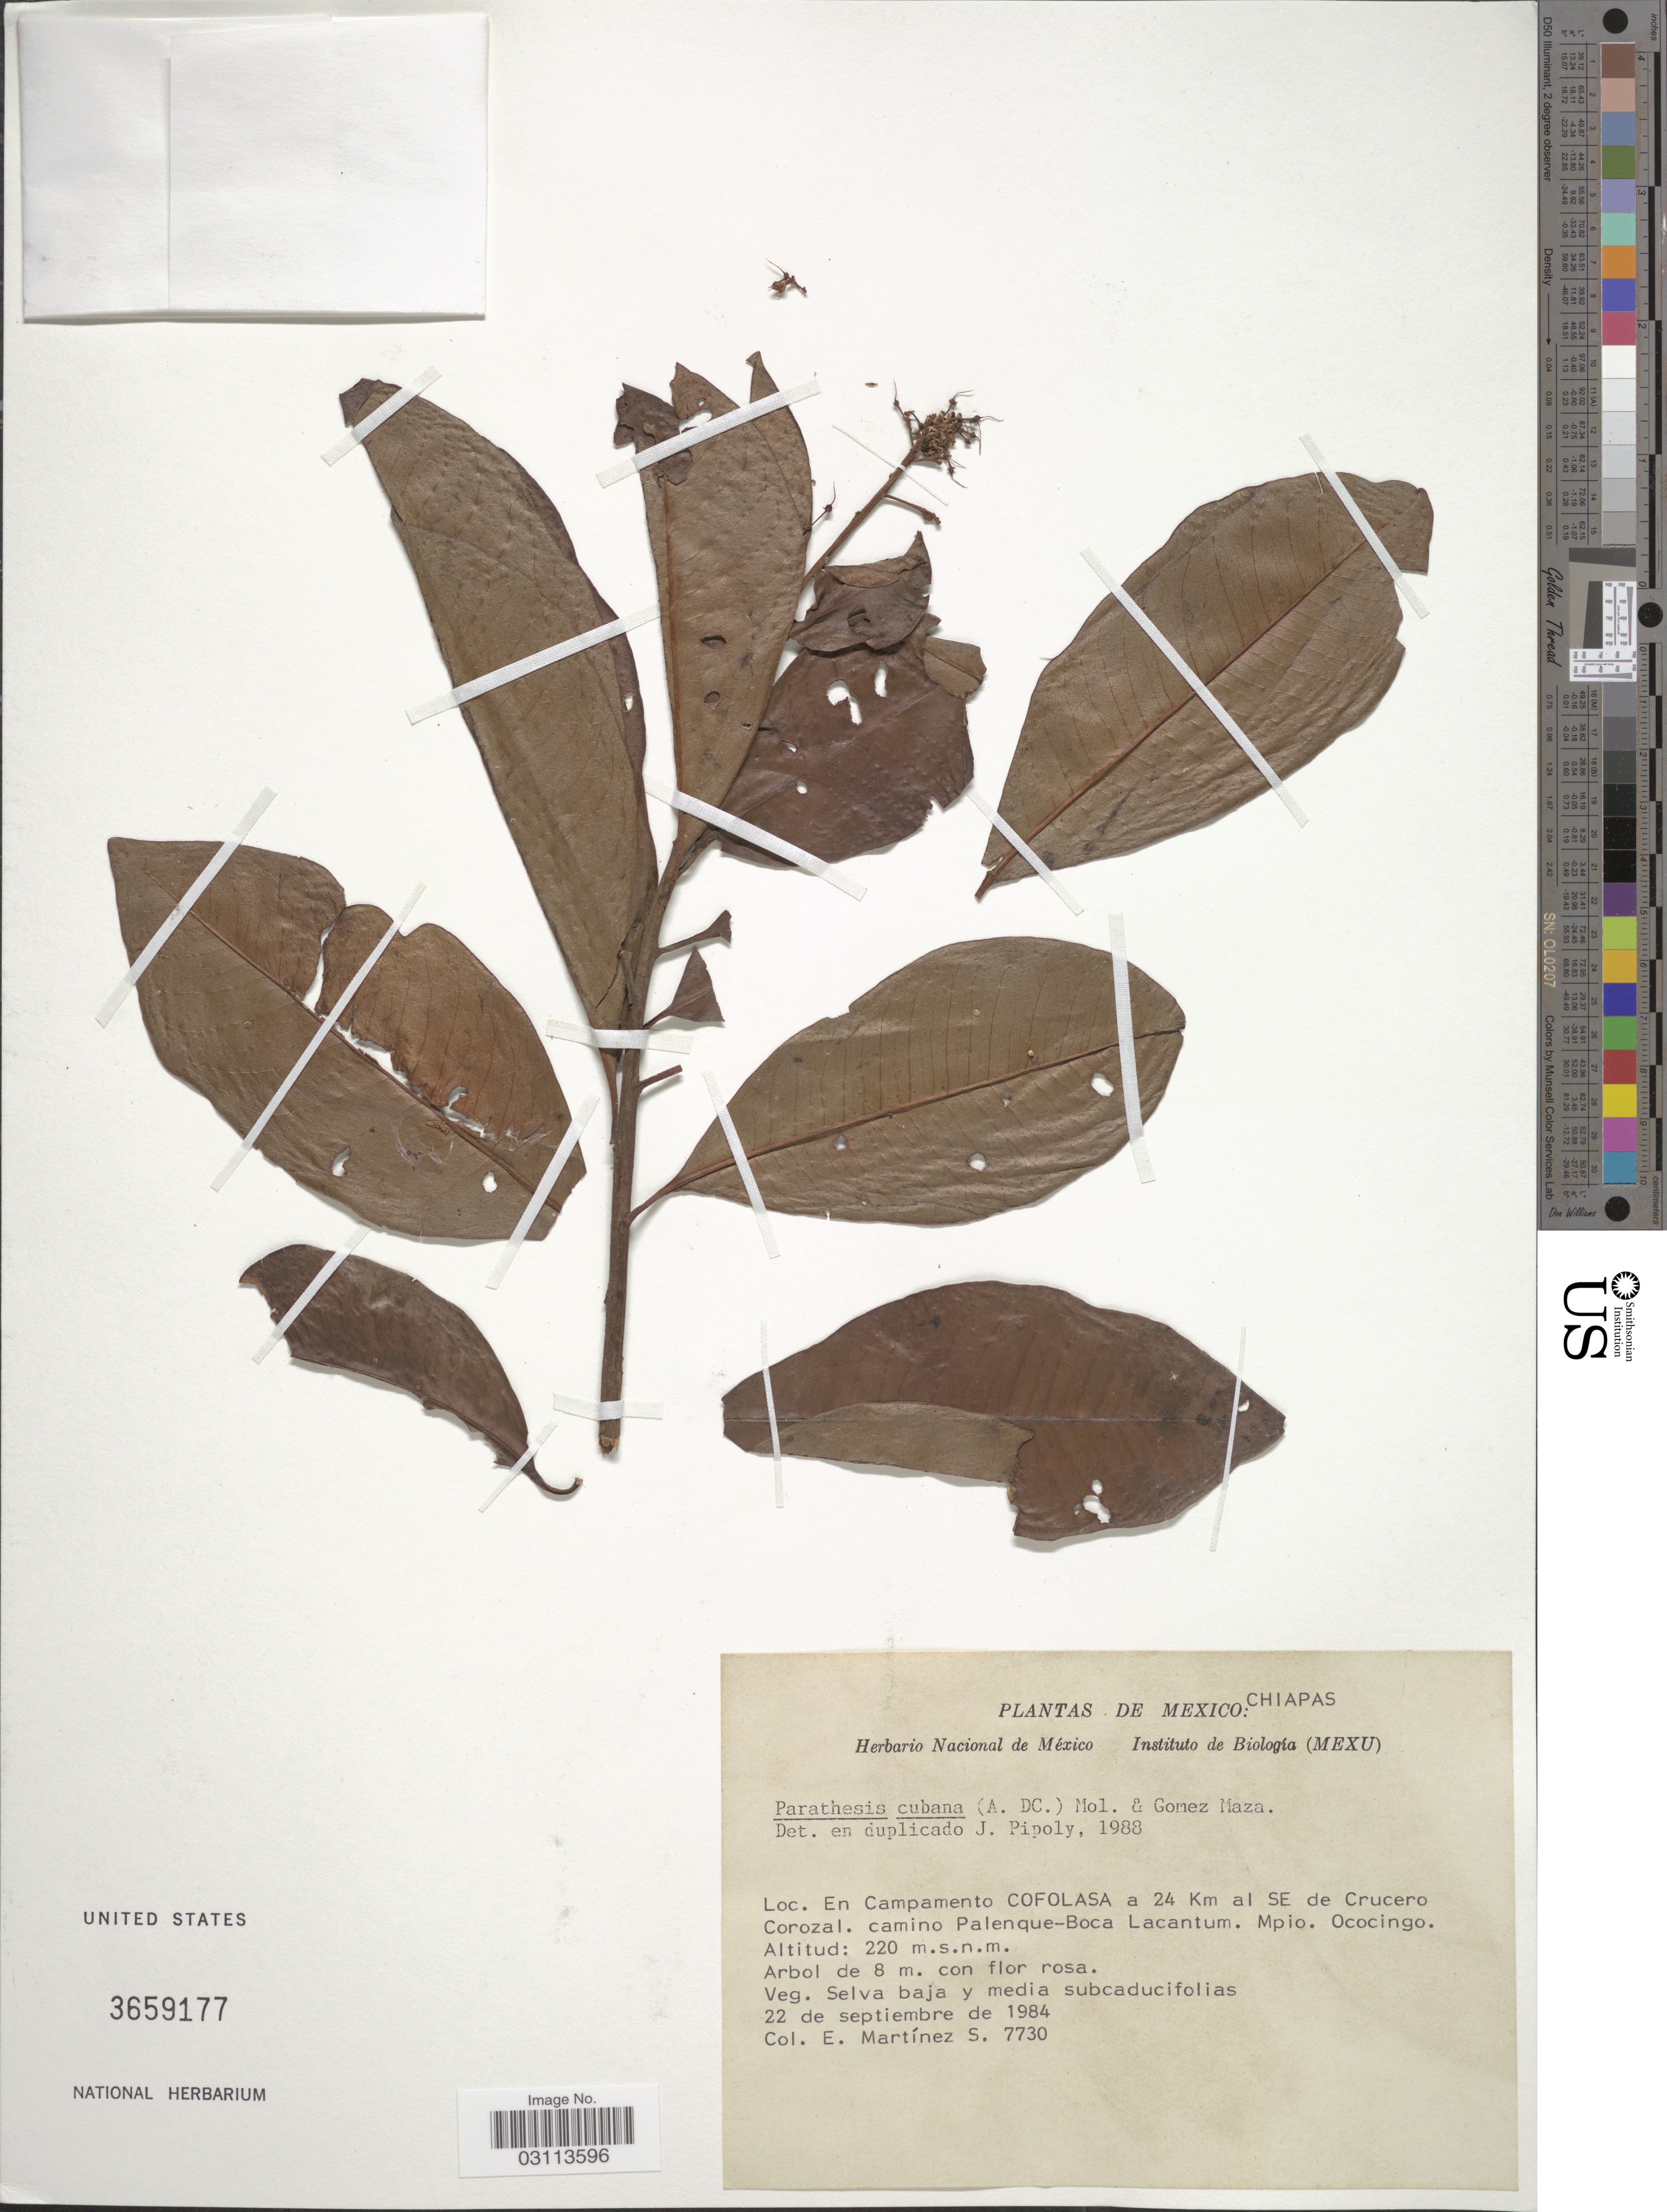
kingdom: Plantae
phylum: Tracheophyta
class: Magnoliopsida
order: Ericales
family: Primulaceae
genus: Parathesis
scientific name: Parathesis cubana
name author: (A. DC.) Molinet & M. Gómez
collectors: E. M. Martínez S.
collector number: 7730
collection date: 1984-09-22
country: Mexico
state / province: Chiapas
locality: En Campamento COFOLASA a 24 Km al SE de Crucero Corozal. camino Palenque-Boca Lacantum. Mpio. Ococingo.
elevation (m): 220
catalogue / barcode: US 3659177